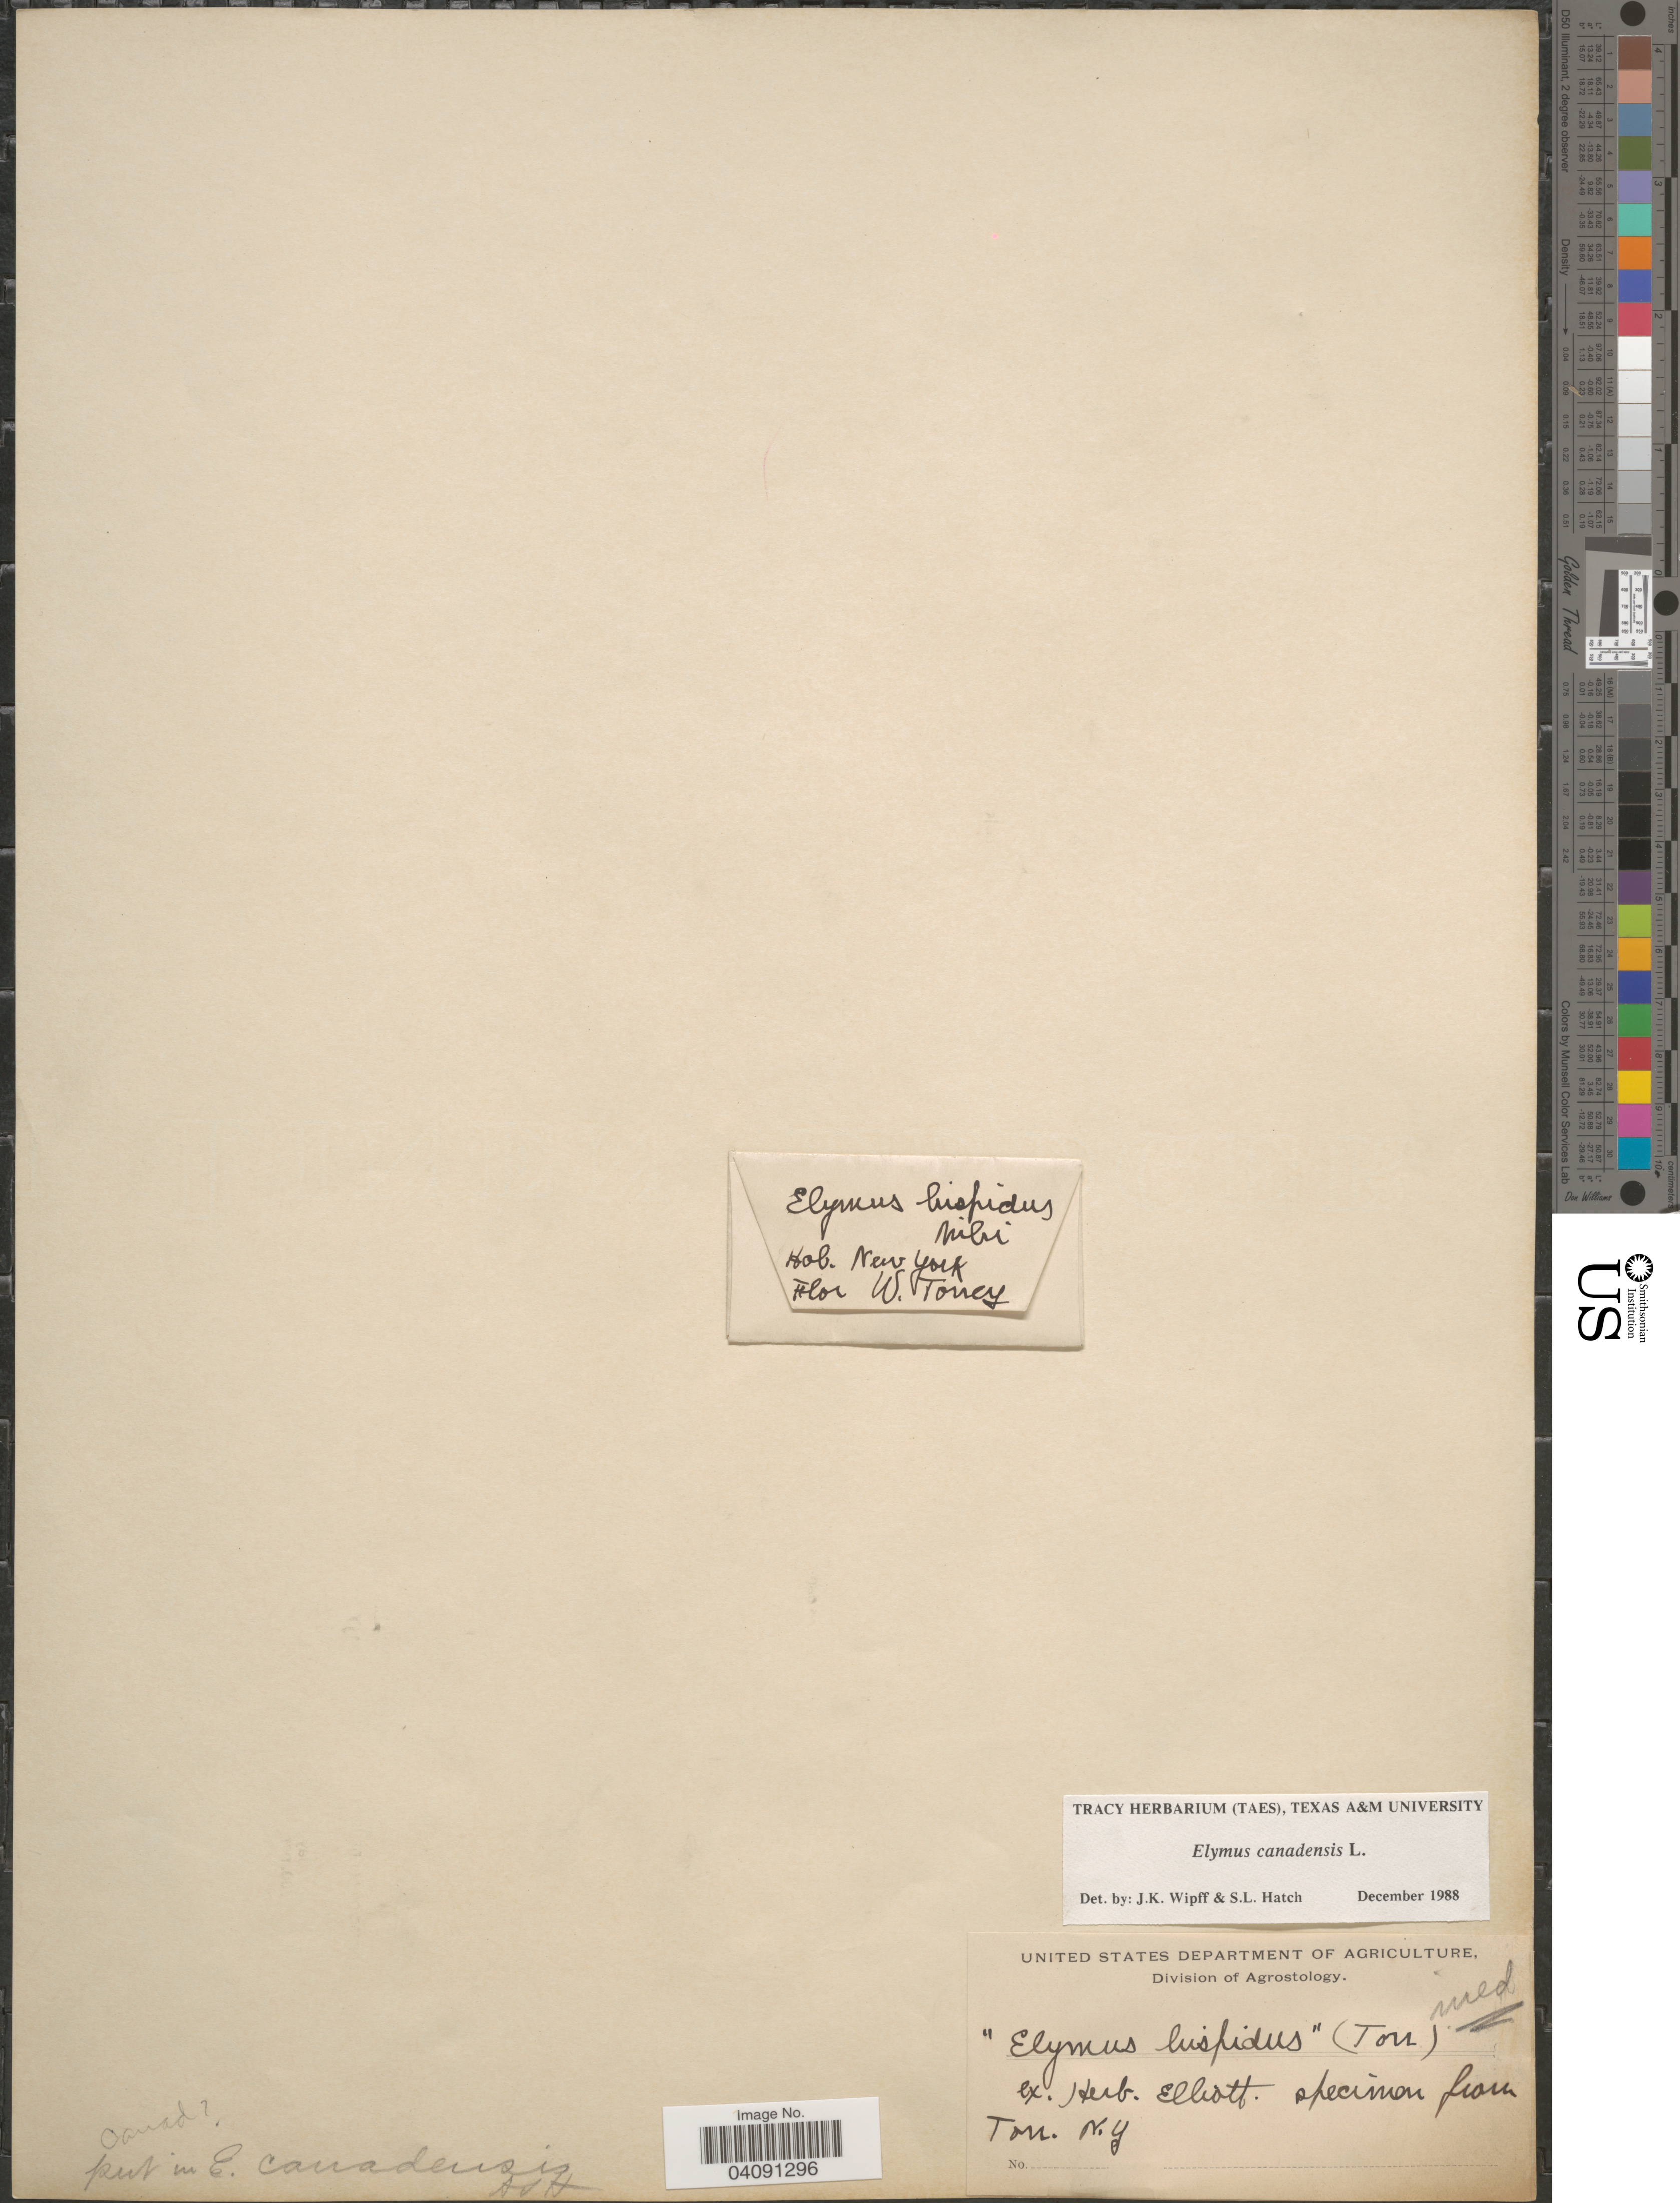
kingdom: Plantae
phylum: Tracheophyta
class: Liliopsida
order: Poales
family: Poaceae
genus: Elymus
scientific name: Elymus canadensis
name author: L.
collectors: ex herb. Elliott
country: United States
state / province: New York